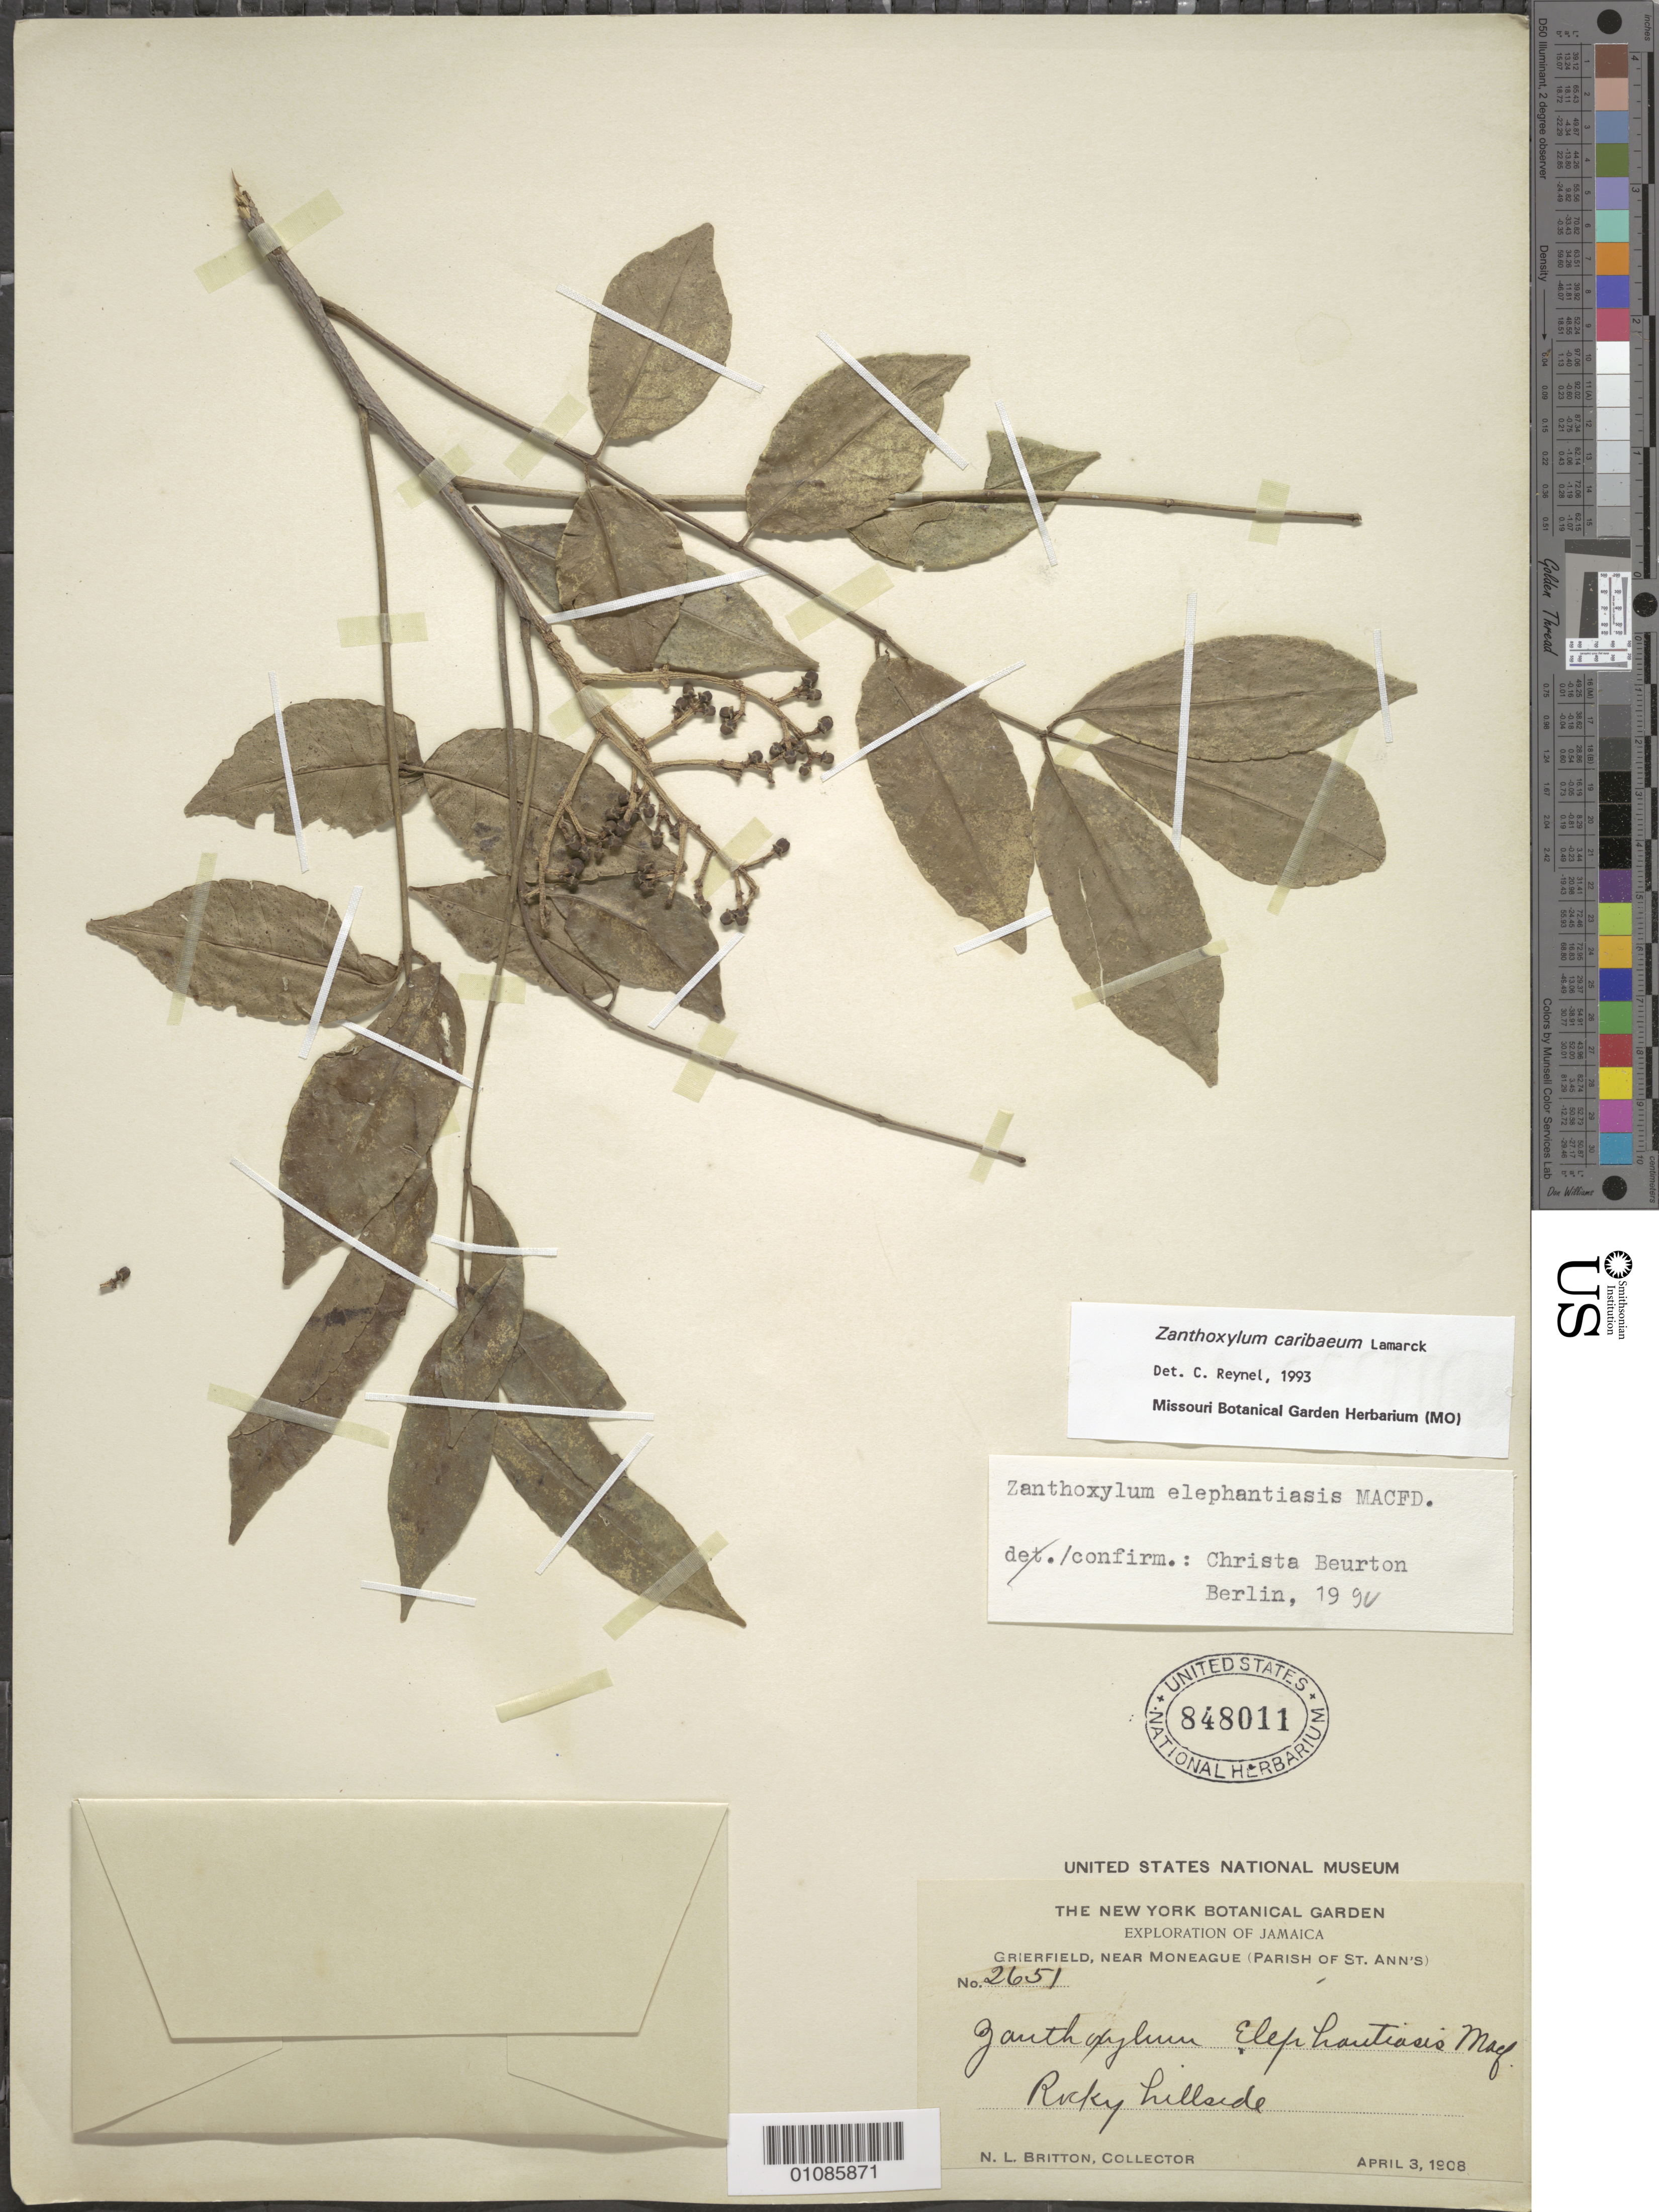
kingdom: Plantae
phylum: Tracheophyta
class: Magnoliopsida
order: Sapindales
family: Rutaceae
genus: Zanthoxylum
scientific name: Zanthoxylum caribaeum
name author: Lam.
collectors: N. Britton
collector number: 2651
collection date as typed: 03 Apr 1908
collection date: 1908-04-03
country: Jamaica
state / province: Saint Ann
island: Jamaica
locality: Rocky hillside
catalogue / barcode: US 848011